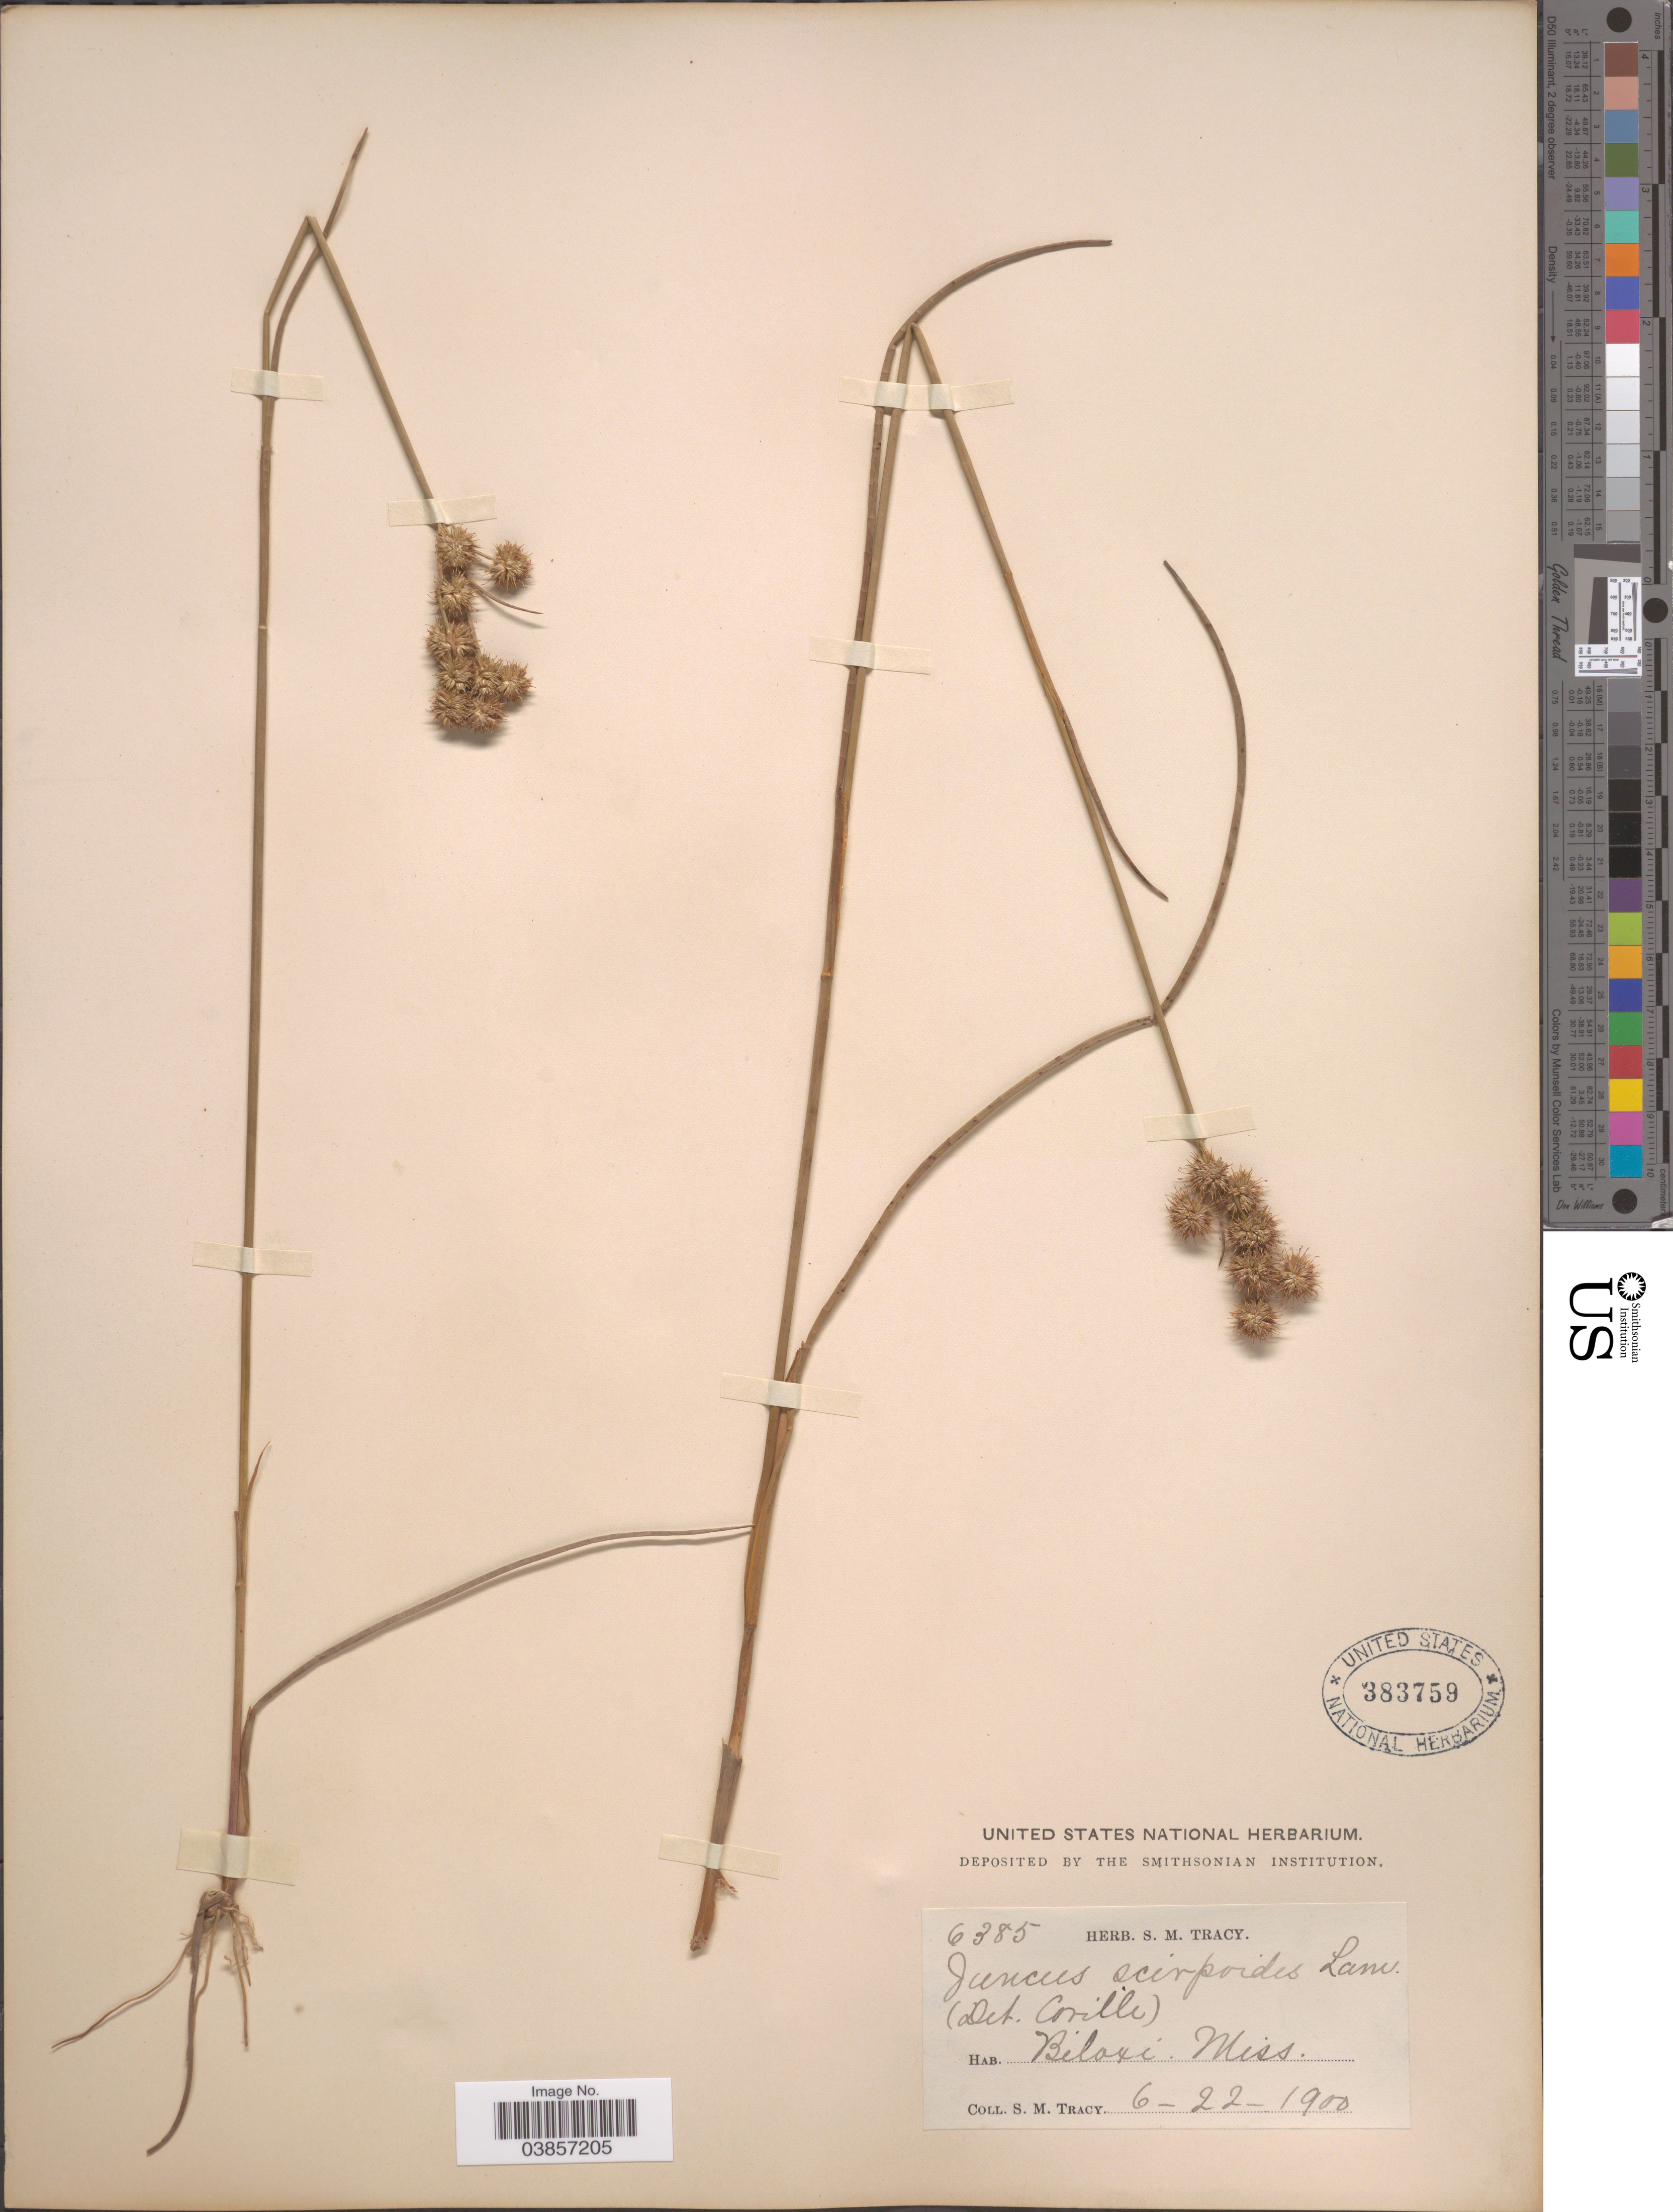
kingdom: Plantae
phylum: Tracheophyta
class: Liliopsida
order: Poales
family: Juncaceae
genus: Juncus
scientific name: Juncus scirpoides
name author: Lam.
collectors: S. M. Tracy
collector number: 6385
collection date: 1900-06-22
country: United States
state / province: Mississippi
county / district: Harrison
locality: Biloxi.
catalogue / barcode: US 383759